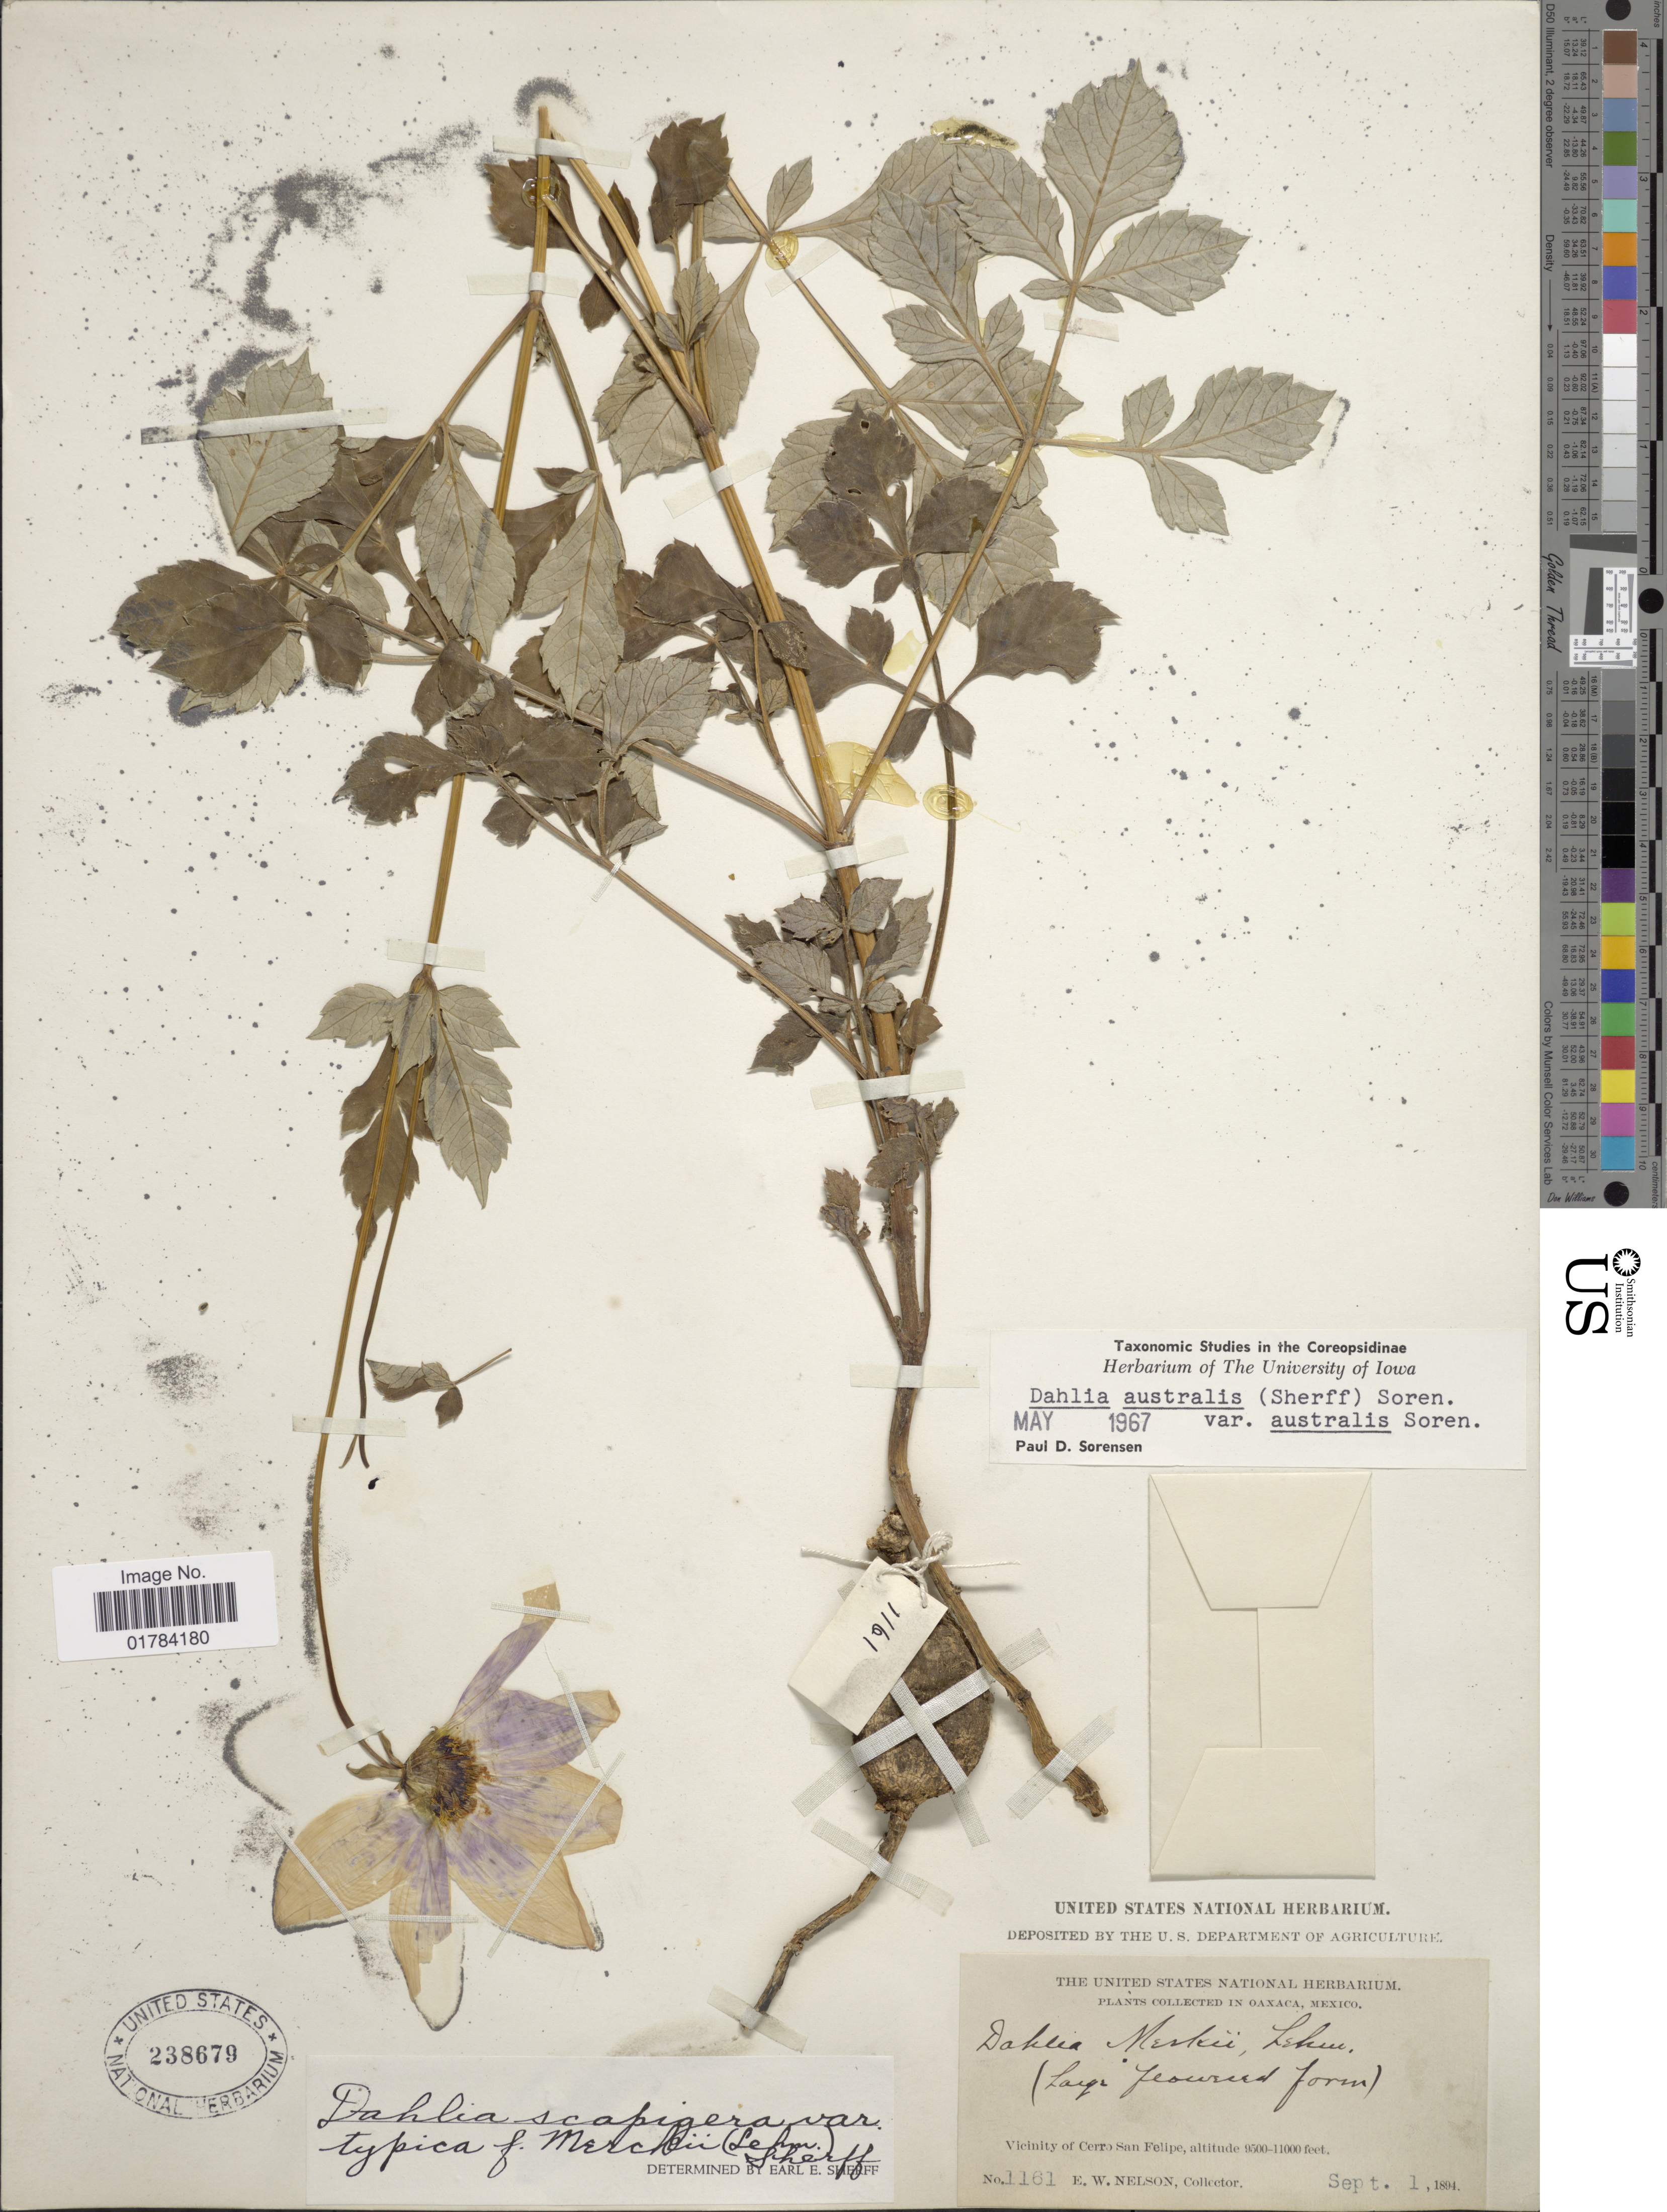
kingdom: Plantae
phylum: Tracheophyta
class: Magnoliopsida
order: Asterales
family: Asteraceae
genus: Dahlia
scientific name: Dahlia australis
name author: (Sherff) P.D. Sørensen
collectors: E. W. Nelson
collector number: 1161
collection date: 1894-09-01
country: Mexico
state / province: Oaxaca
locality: Vicinity of Cerro San Felipe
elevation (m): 2896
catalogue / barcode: US 238679